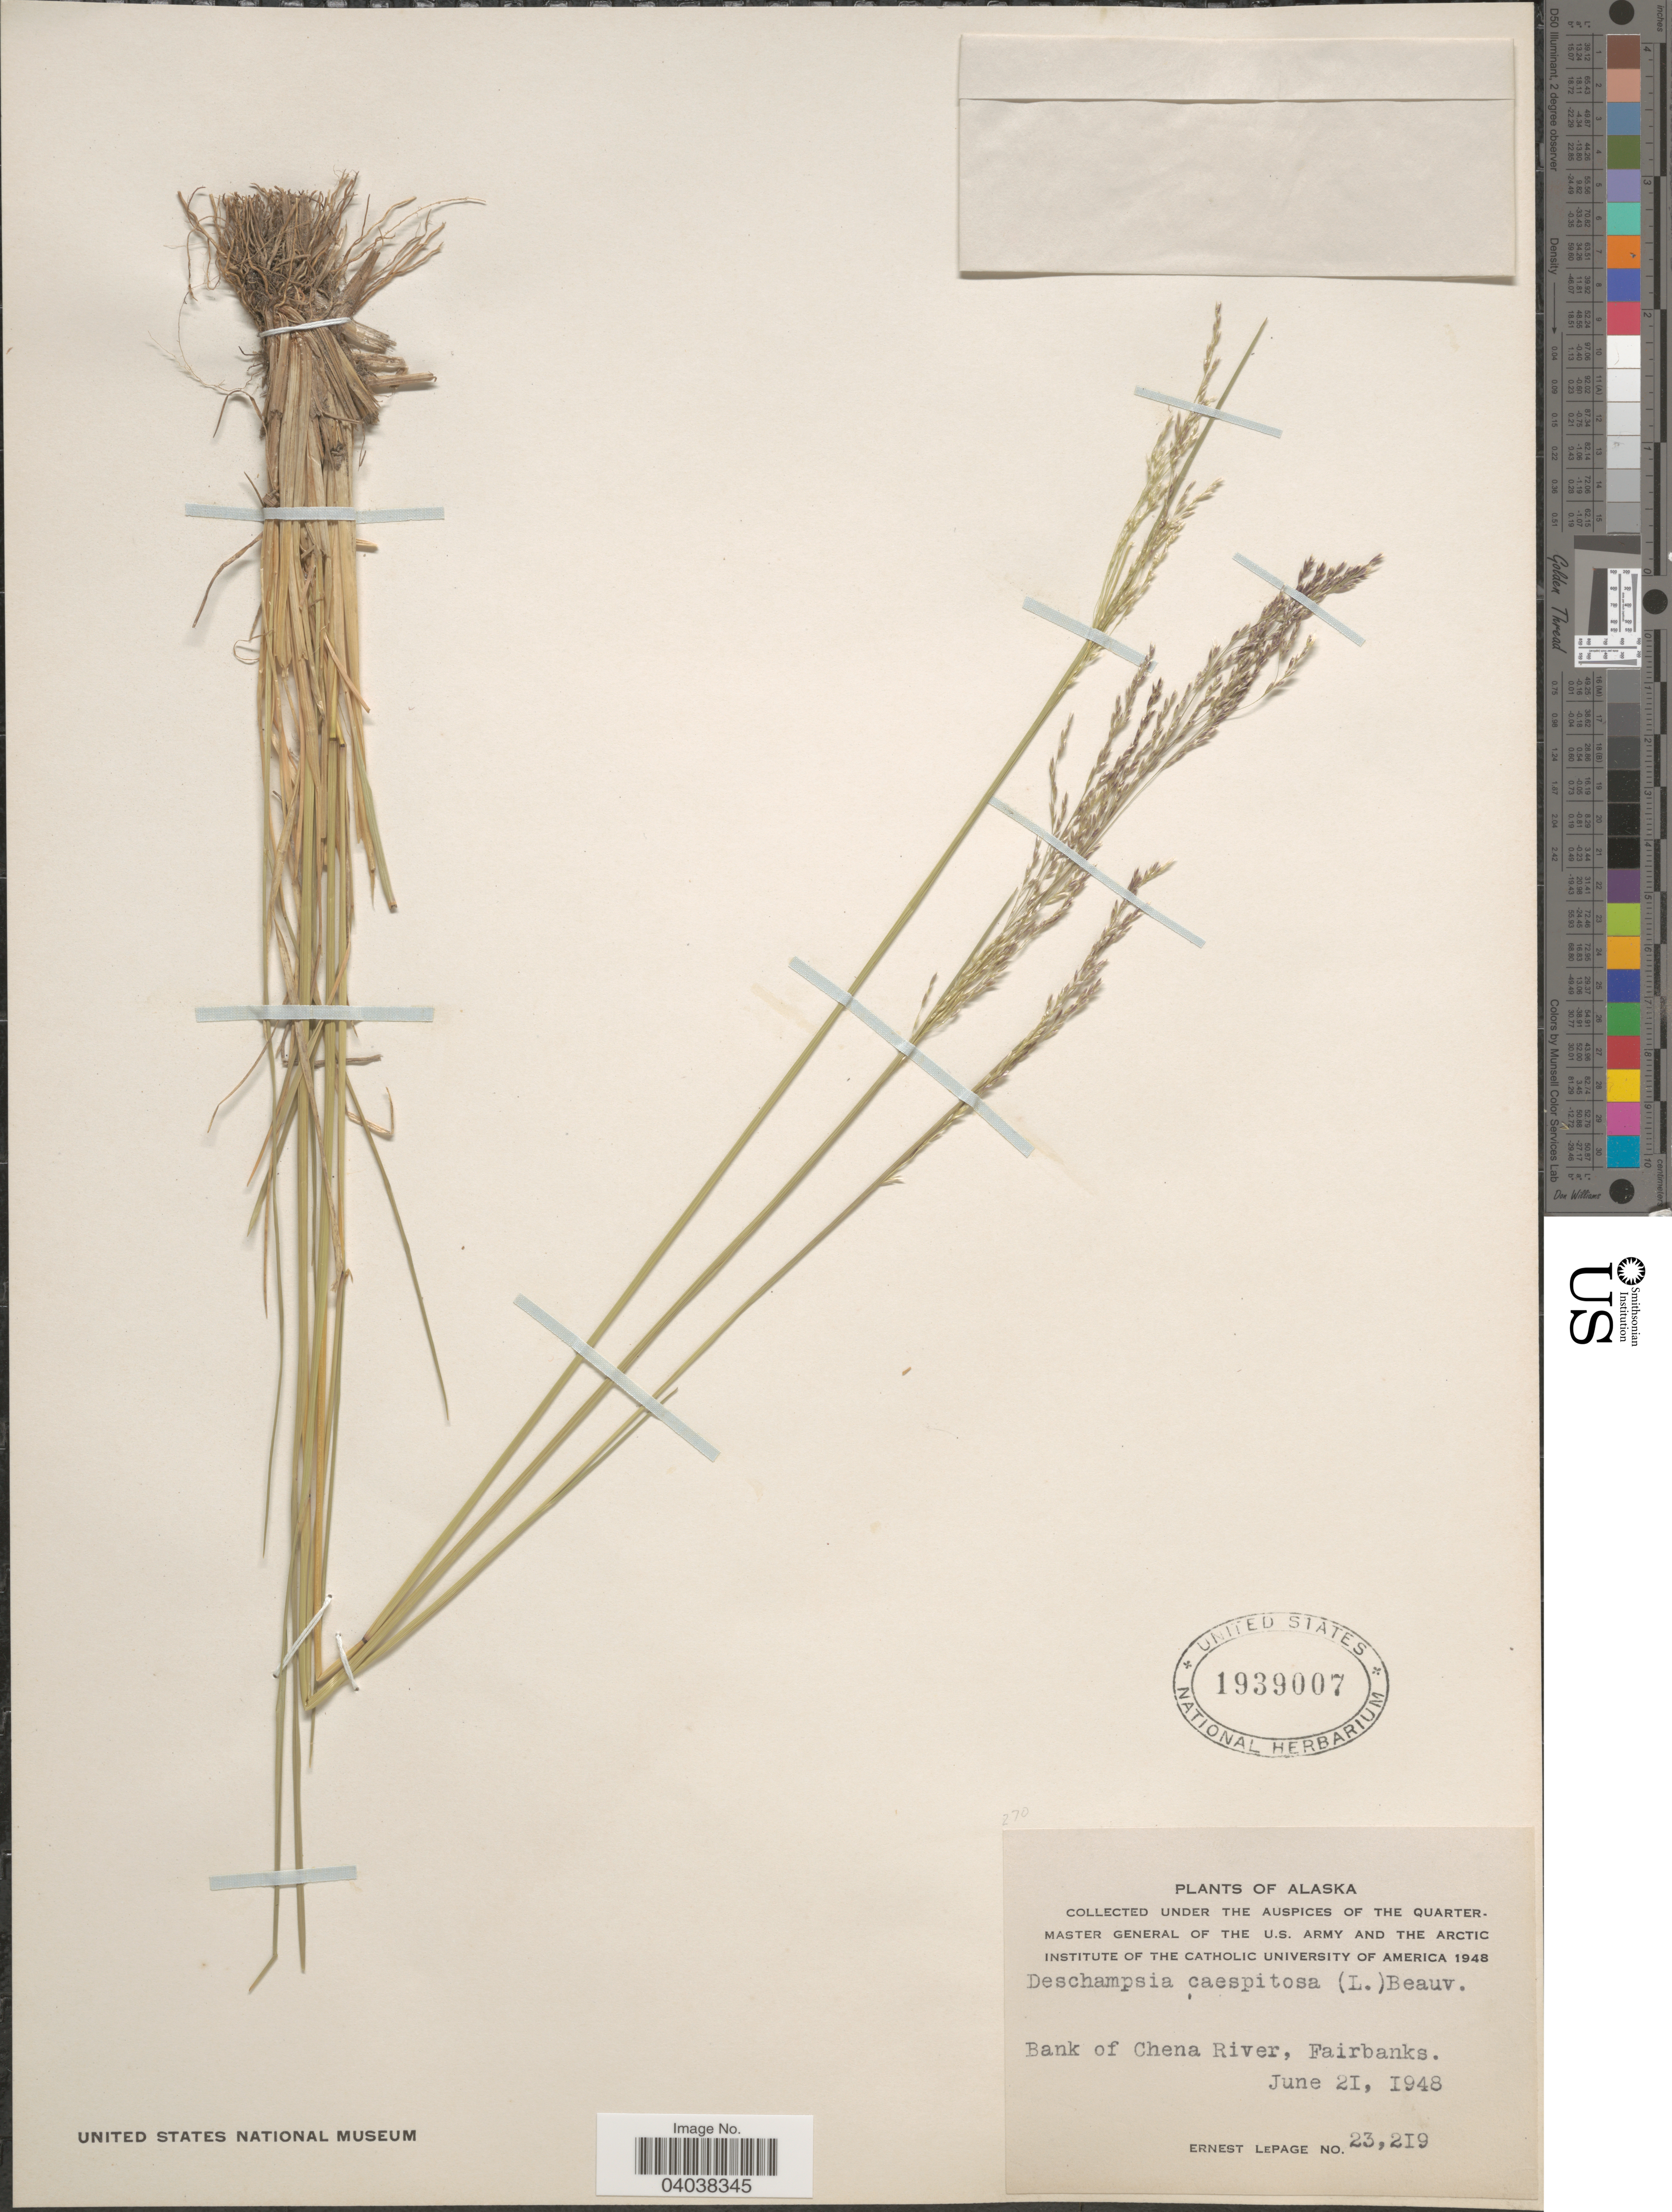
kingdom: Plantae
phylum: Tracheophyta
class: Liliopsida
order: Poales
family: Poaceae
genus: Deschampsia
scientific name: Deschampsia cespitosa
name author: (L.) P. Beauv.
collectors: E. Lepage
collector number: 23219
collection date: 1948-06-21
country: United States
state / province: Alaska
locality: Bank of Chena River, Fairbanks.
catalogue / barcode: US 1939007